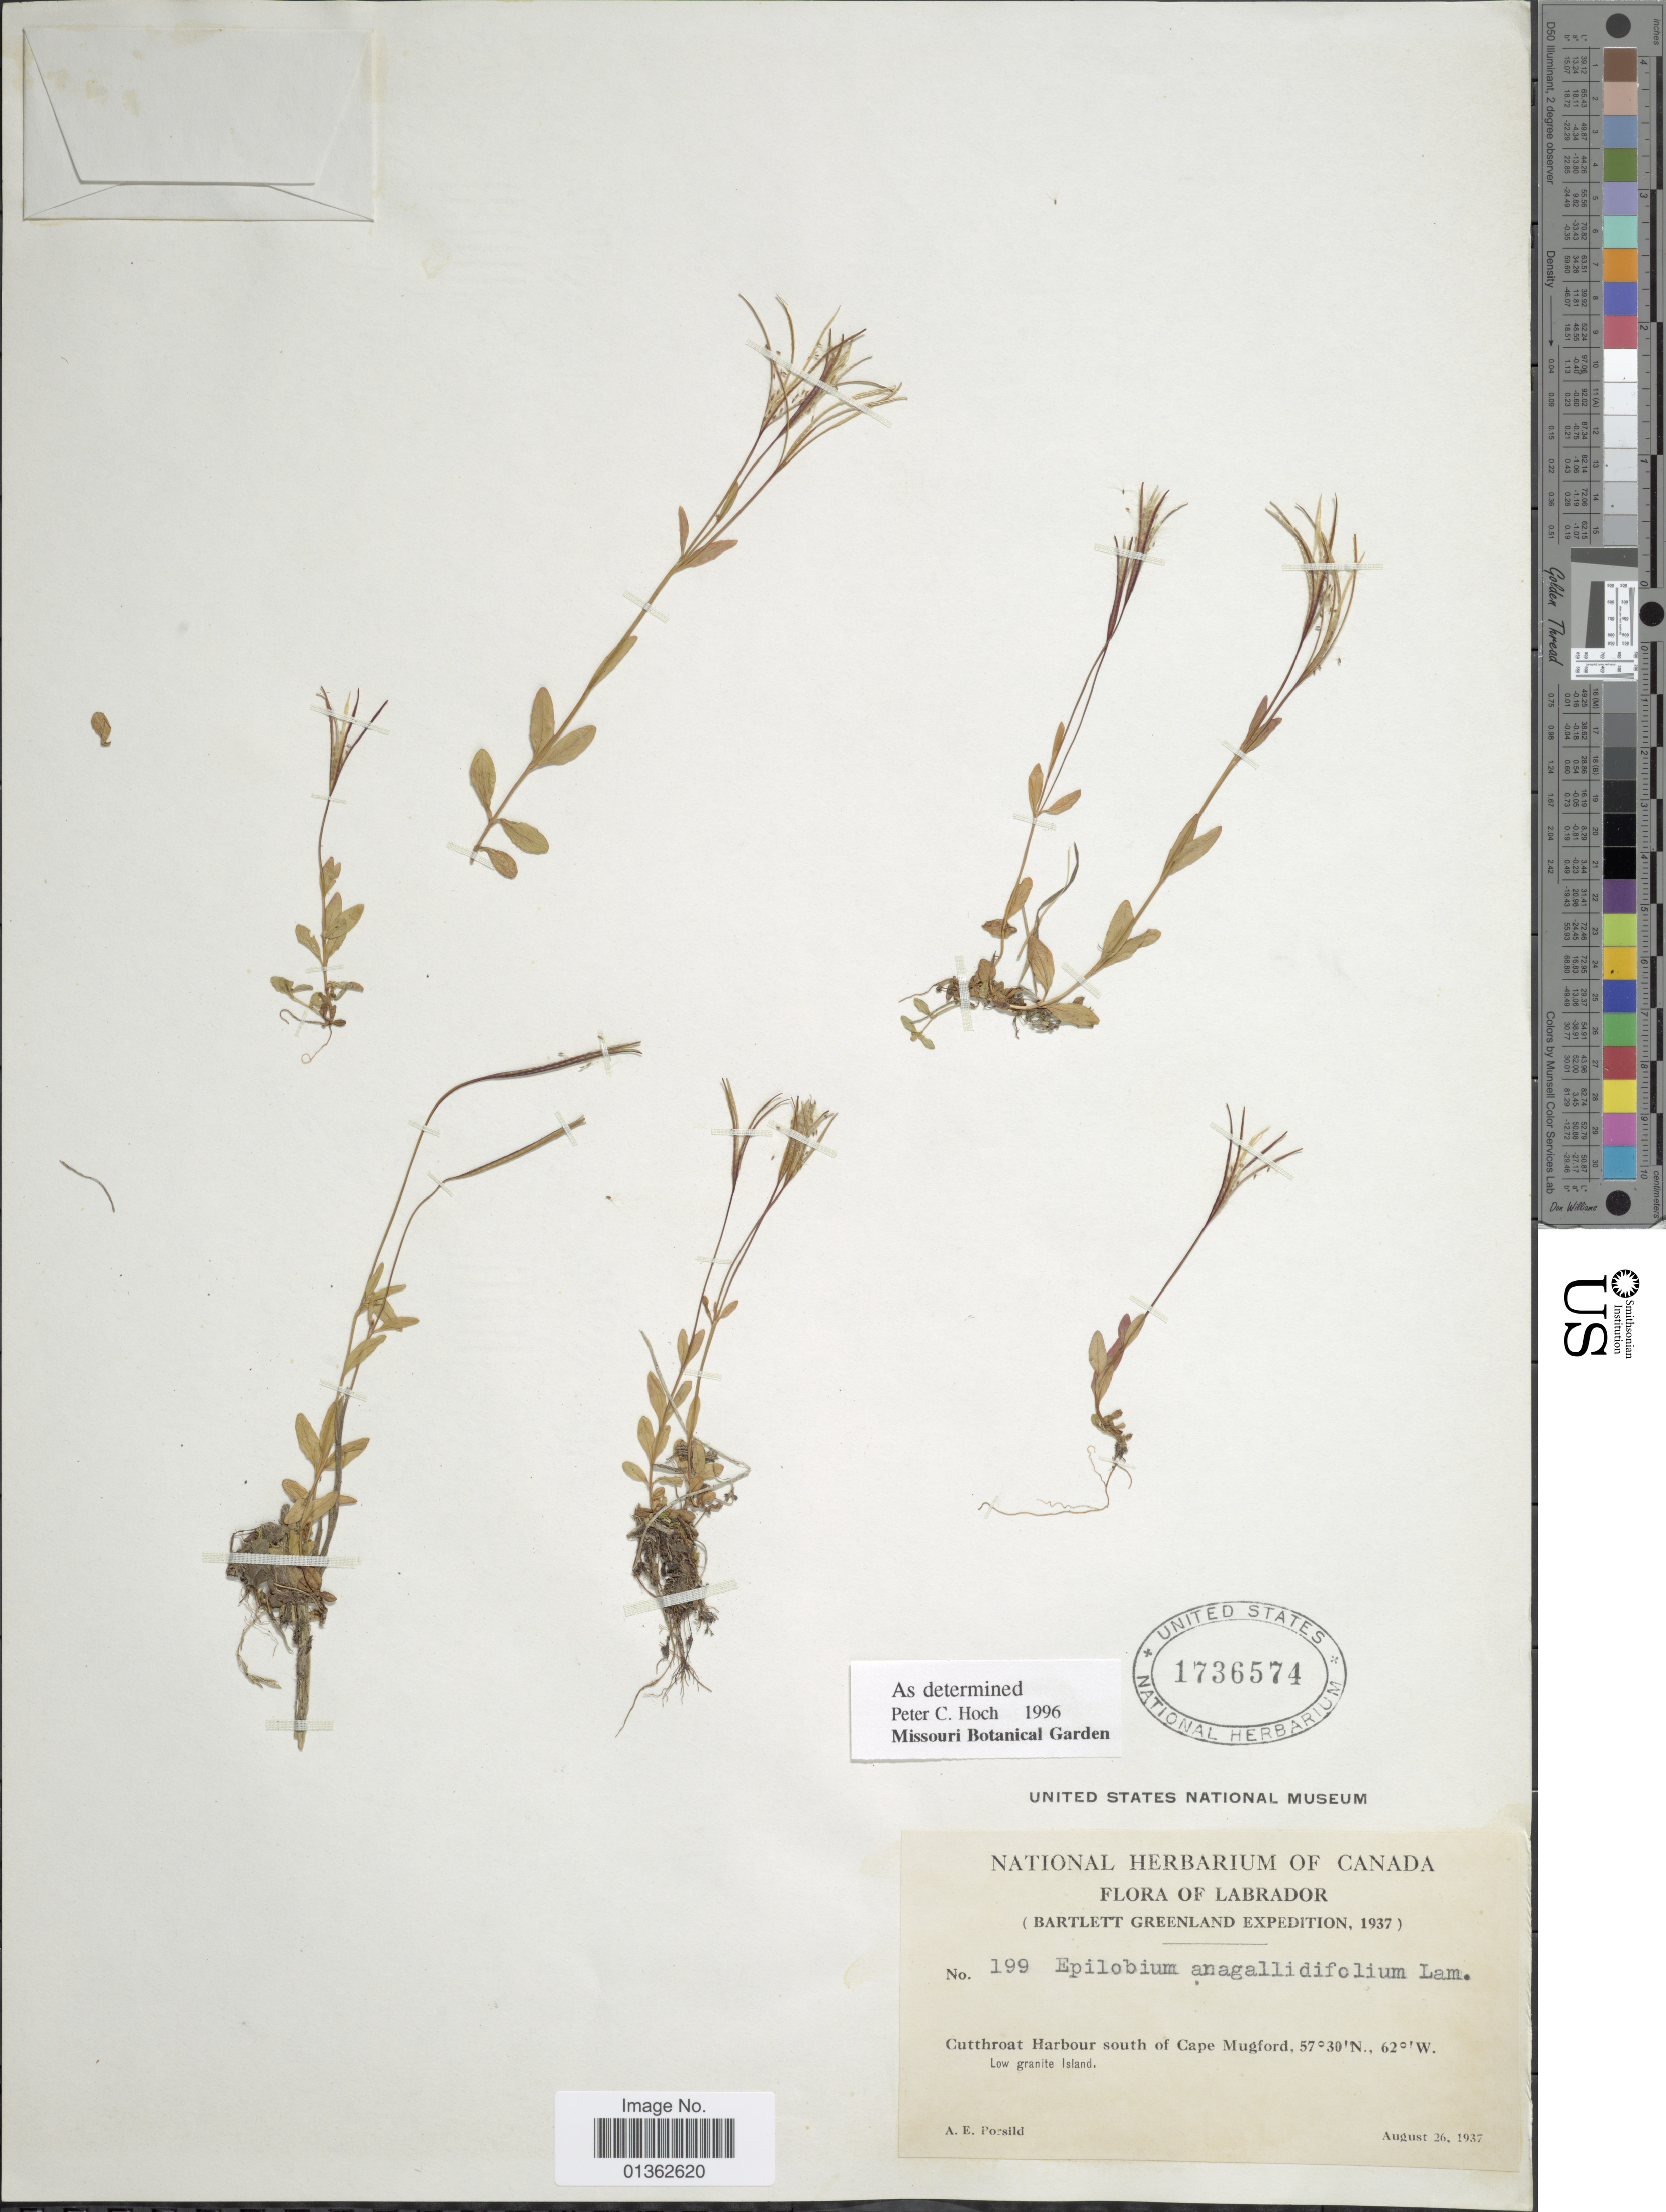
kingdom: Plantae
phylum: Tracheophyta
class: Magnoliopsida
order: Myrtales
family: Onagraceae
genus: Epilobium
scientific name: Epilobium anagallidifolium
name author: Lam.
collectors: A. E. Porsild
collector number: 199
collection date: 1937-08-26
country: Canada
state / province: Newfoundland and Labrador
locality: Labrador. Cutthroat Harbour south of Cape Mugford. Low granite Island.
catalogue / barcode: US 1736574